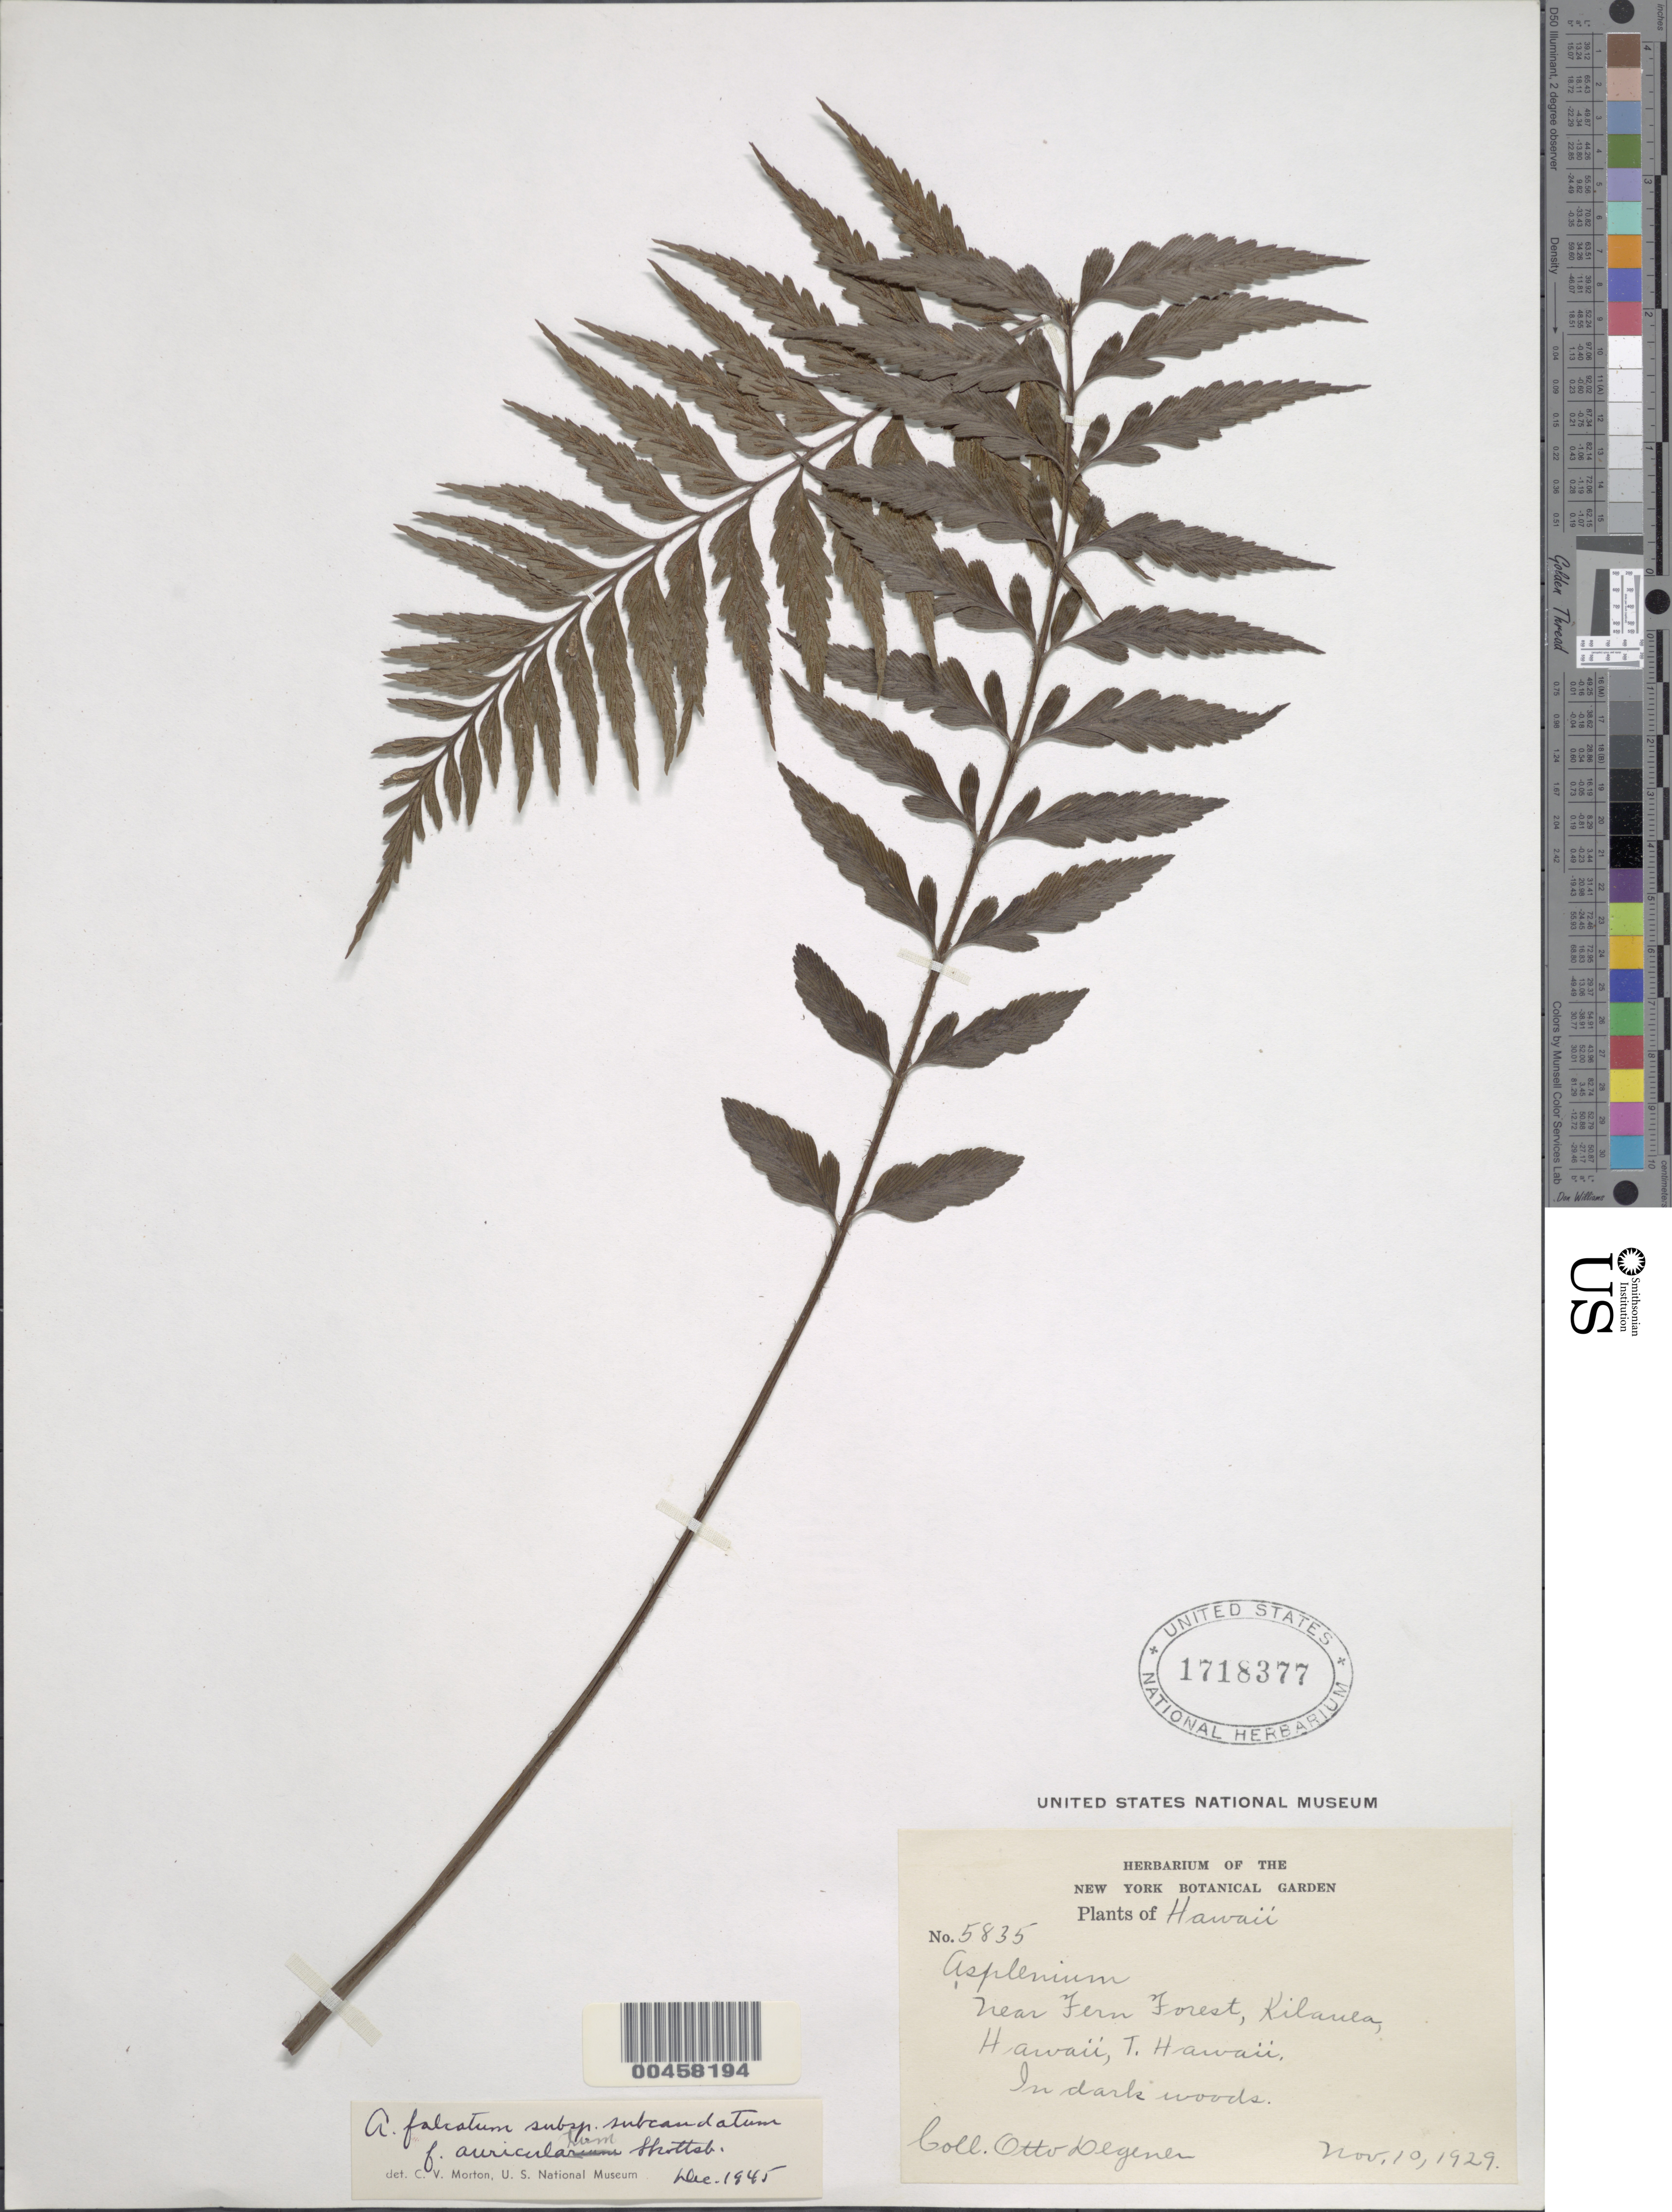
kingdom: Plantae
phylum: Tracheophyta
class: Polypodiopsida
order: Polypodiales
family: Aspleniaceae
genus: Asplenium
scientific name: Asplenium polyodon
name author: G. Forst.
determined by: Wagner, W. L., (BOT), Smithsonian Institution - National Museum of Natural History (UNITED STATES)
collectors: O. Degener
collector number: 5835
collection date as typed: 10 Nov 1929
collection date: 1929-11-10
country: United States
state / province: Hawaii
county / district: Hawaii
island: Hawaii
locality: Near Fern Forest, Kilauea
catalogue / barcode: US 1718377